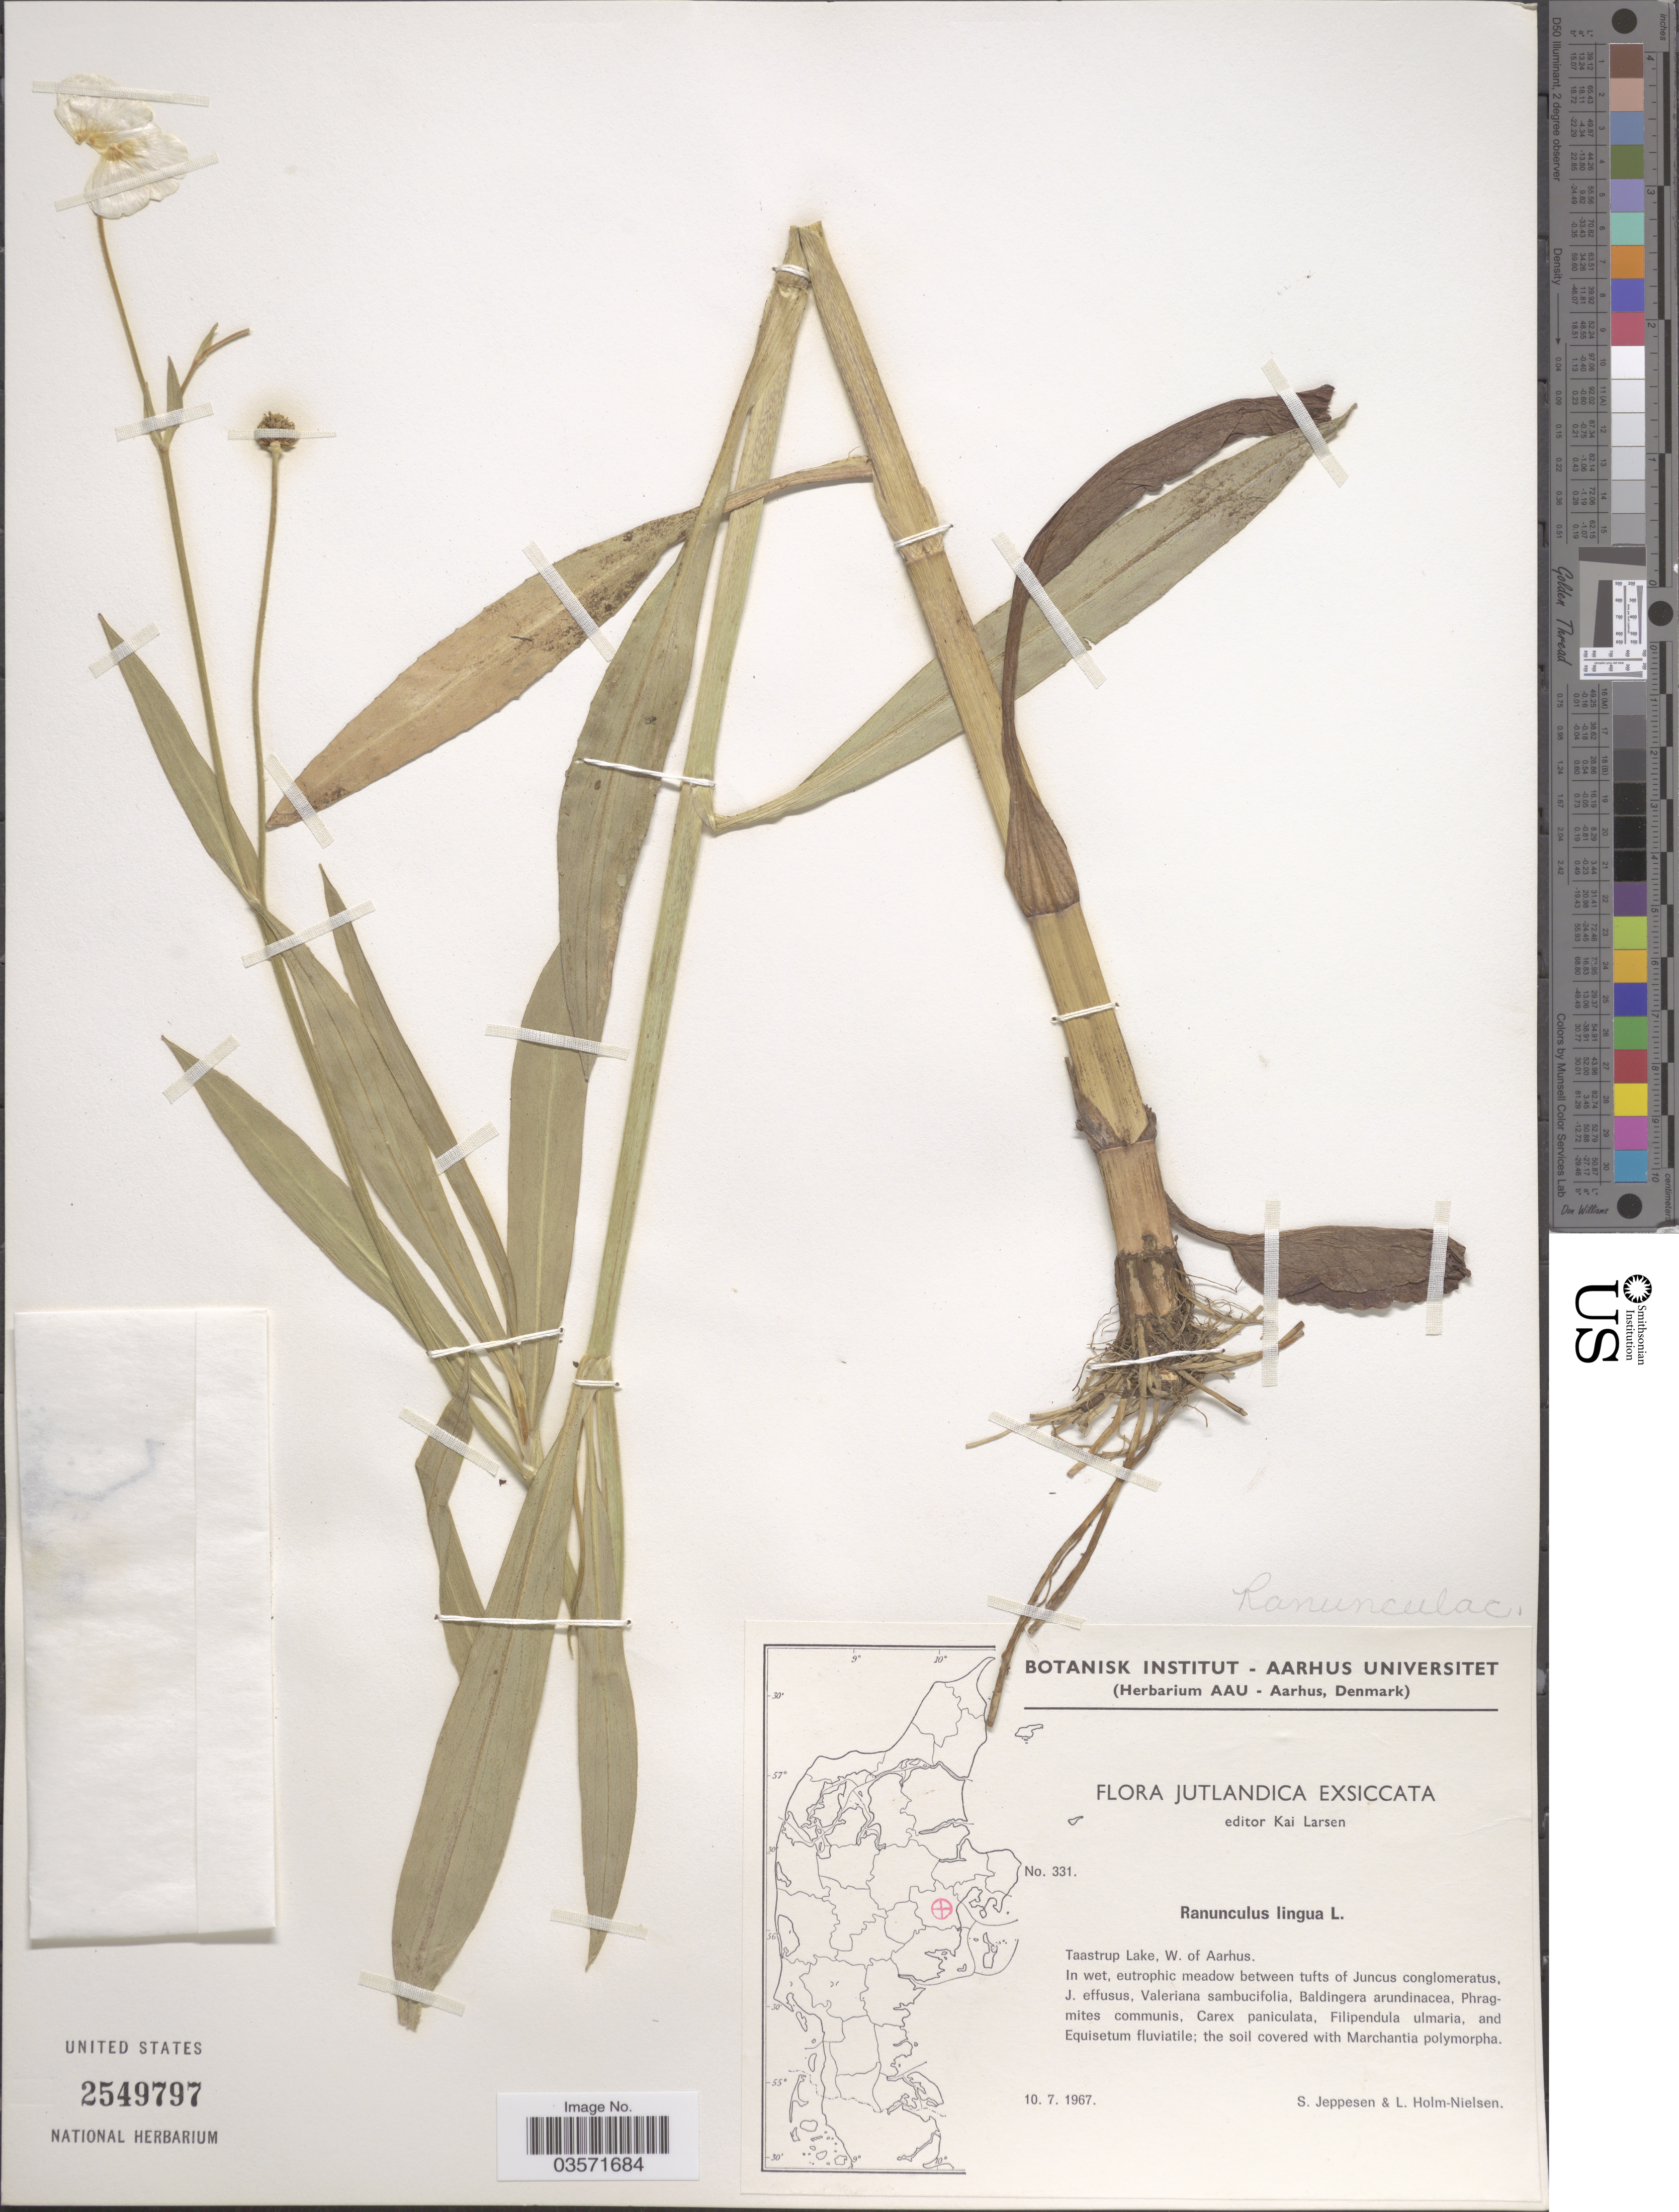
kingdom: Plantae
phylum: Tracheophyta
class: Magnoliopsida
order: Ranunculales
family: Ranunculaceae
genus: Ranunculus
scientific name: Ranunculus lingua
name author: L.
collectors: S. Jeppesen & L. Holm-Nielsen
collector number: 331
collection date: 1967-07-10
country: Denmark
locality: Jutlandica. Taastrup Lake, W. of Aarhus.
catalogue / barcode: US 2549797